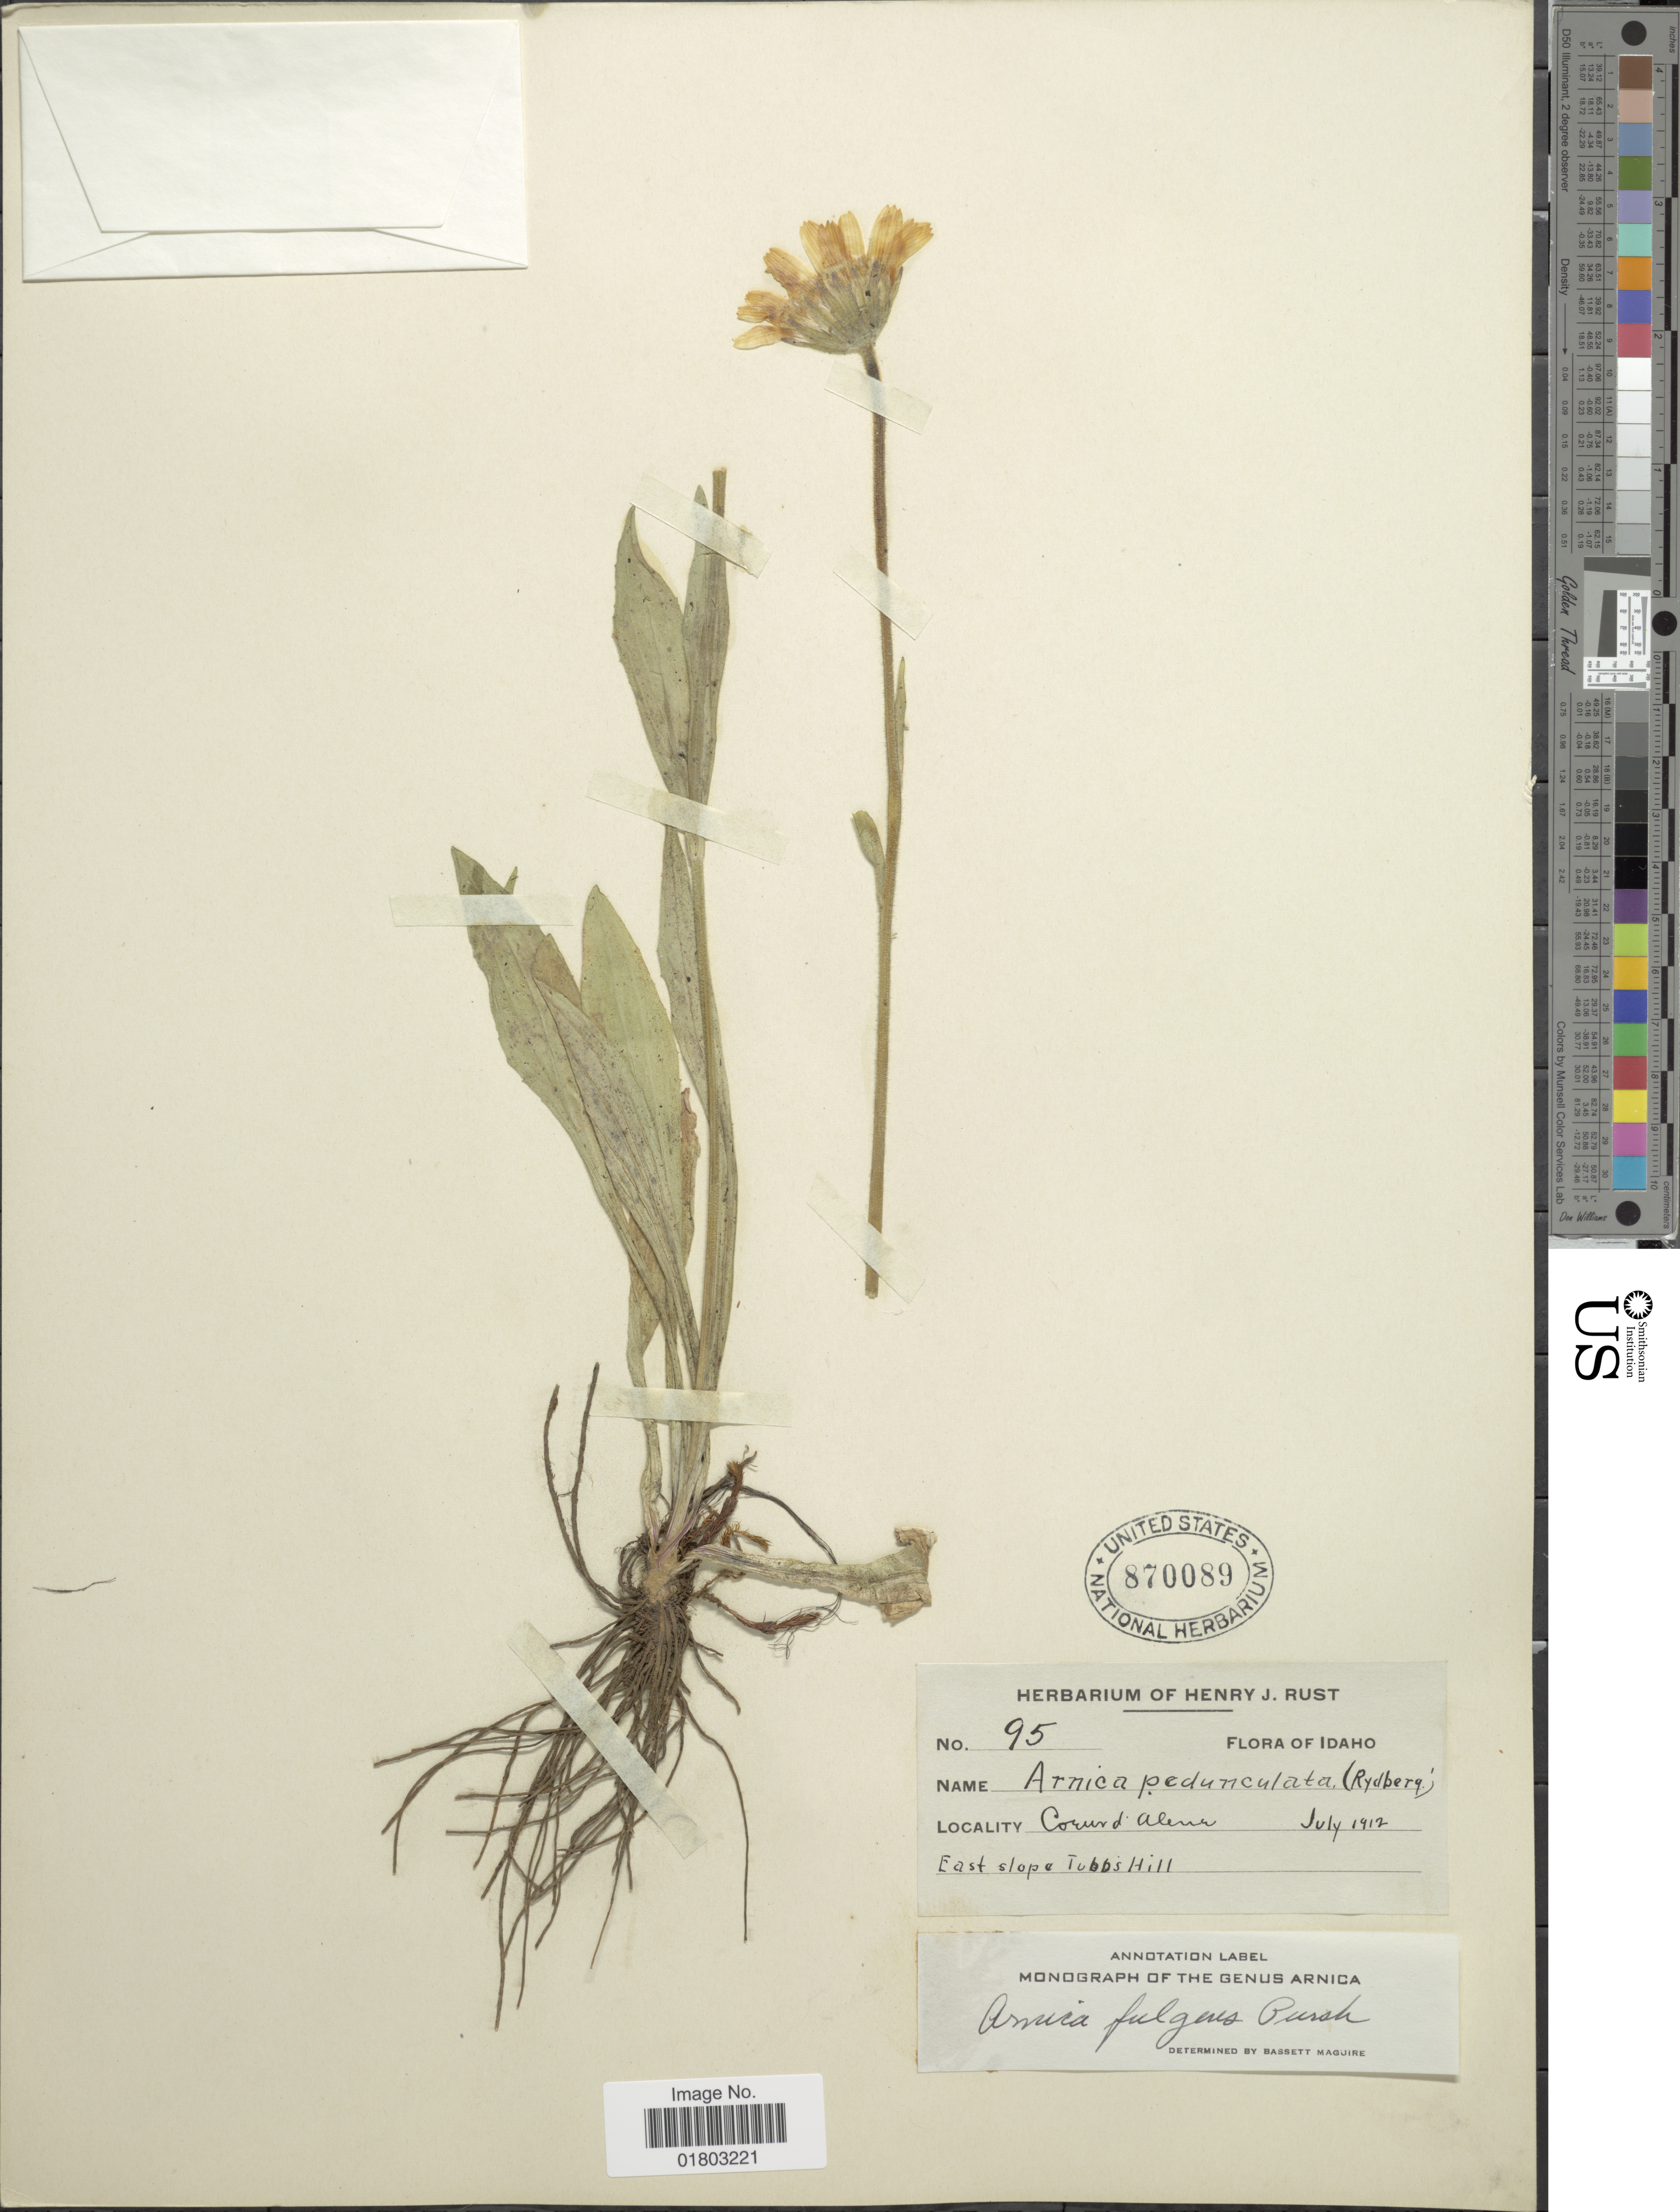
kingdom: Plantae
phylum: Tracheophyta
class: Magnoliopsida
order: Asterales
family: Asteraceae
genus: Arnica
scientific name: Arnica fulgens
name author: Pursh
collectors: ex herb. Henry J. Rust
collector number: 95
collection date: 1912-07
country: United States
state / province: Idaho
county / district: Kootenai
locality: Coeur d'Alene, East slope Tubbs Hill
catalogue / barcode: US 870089